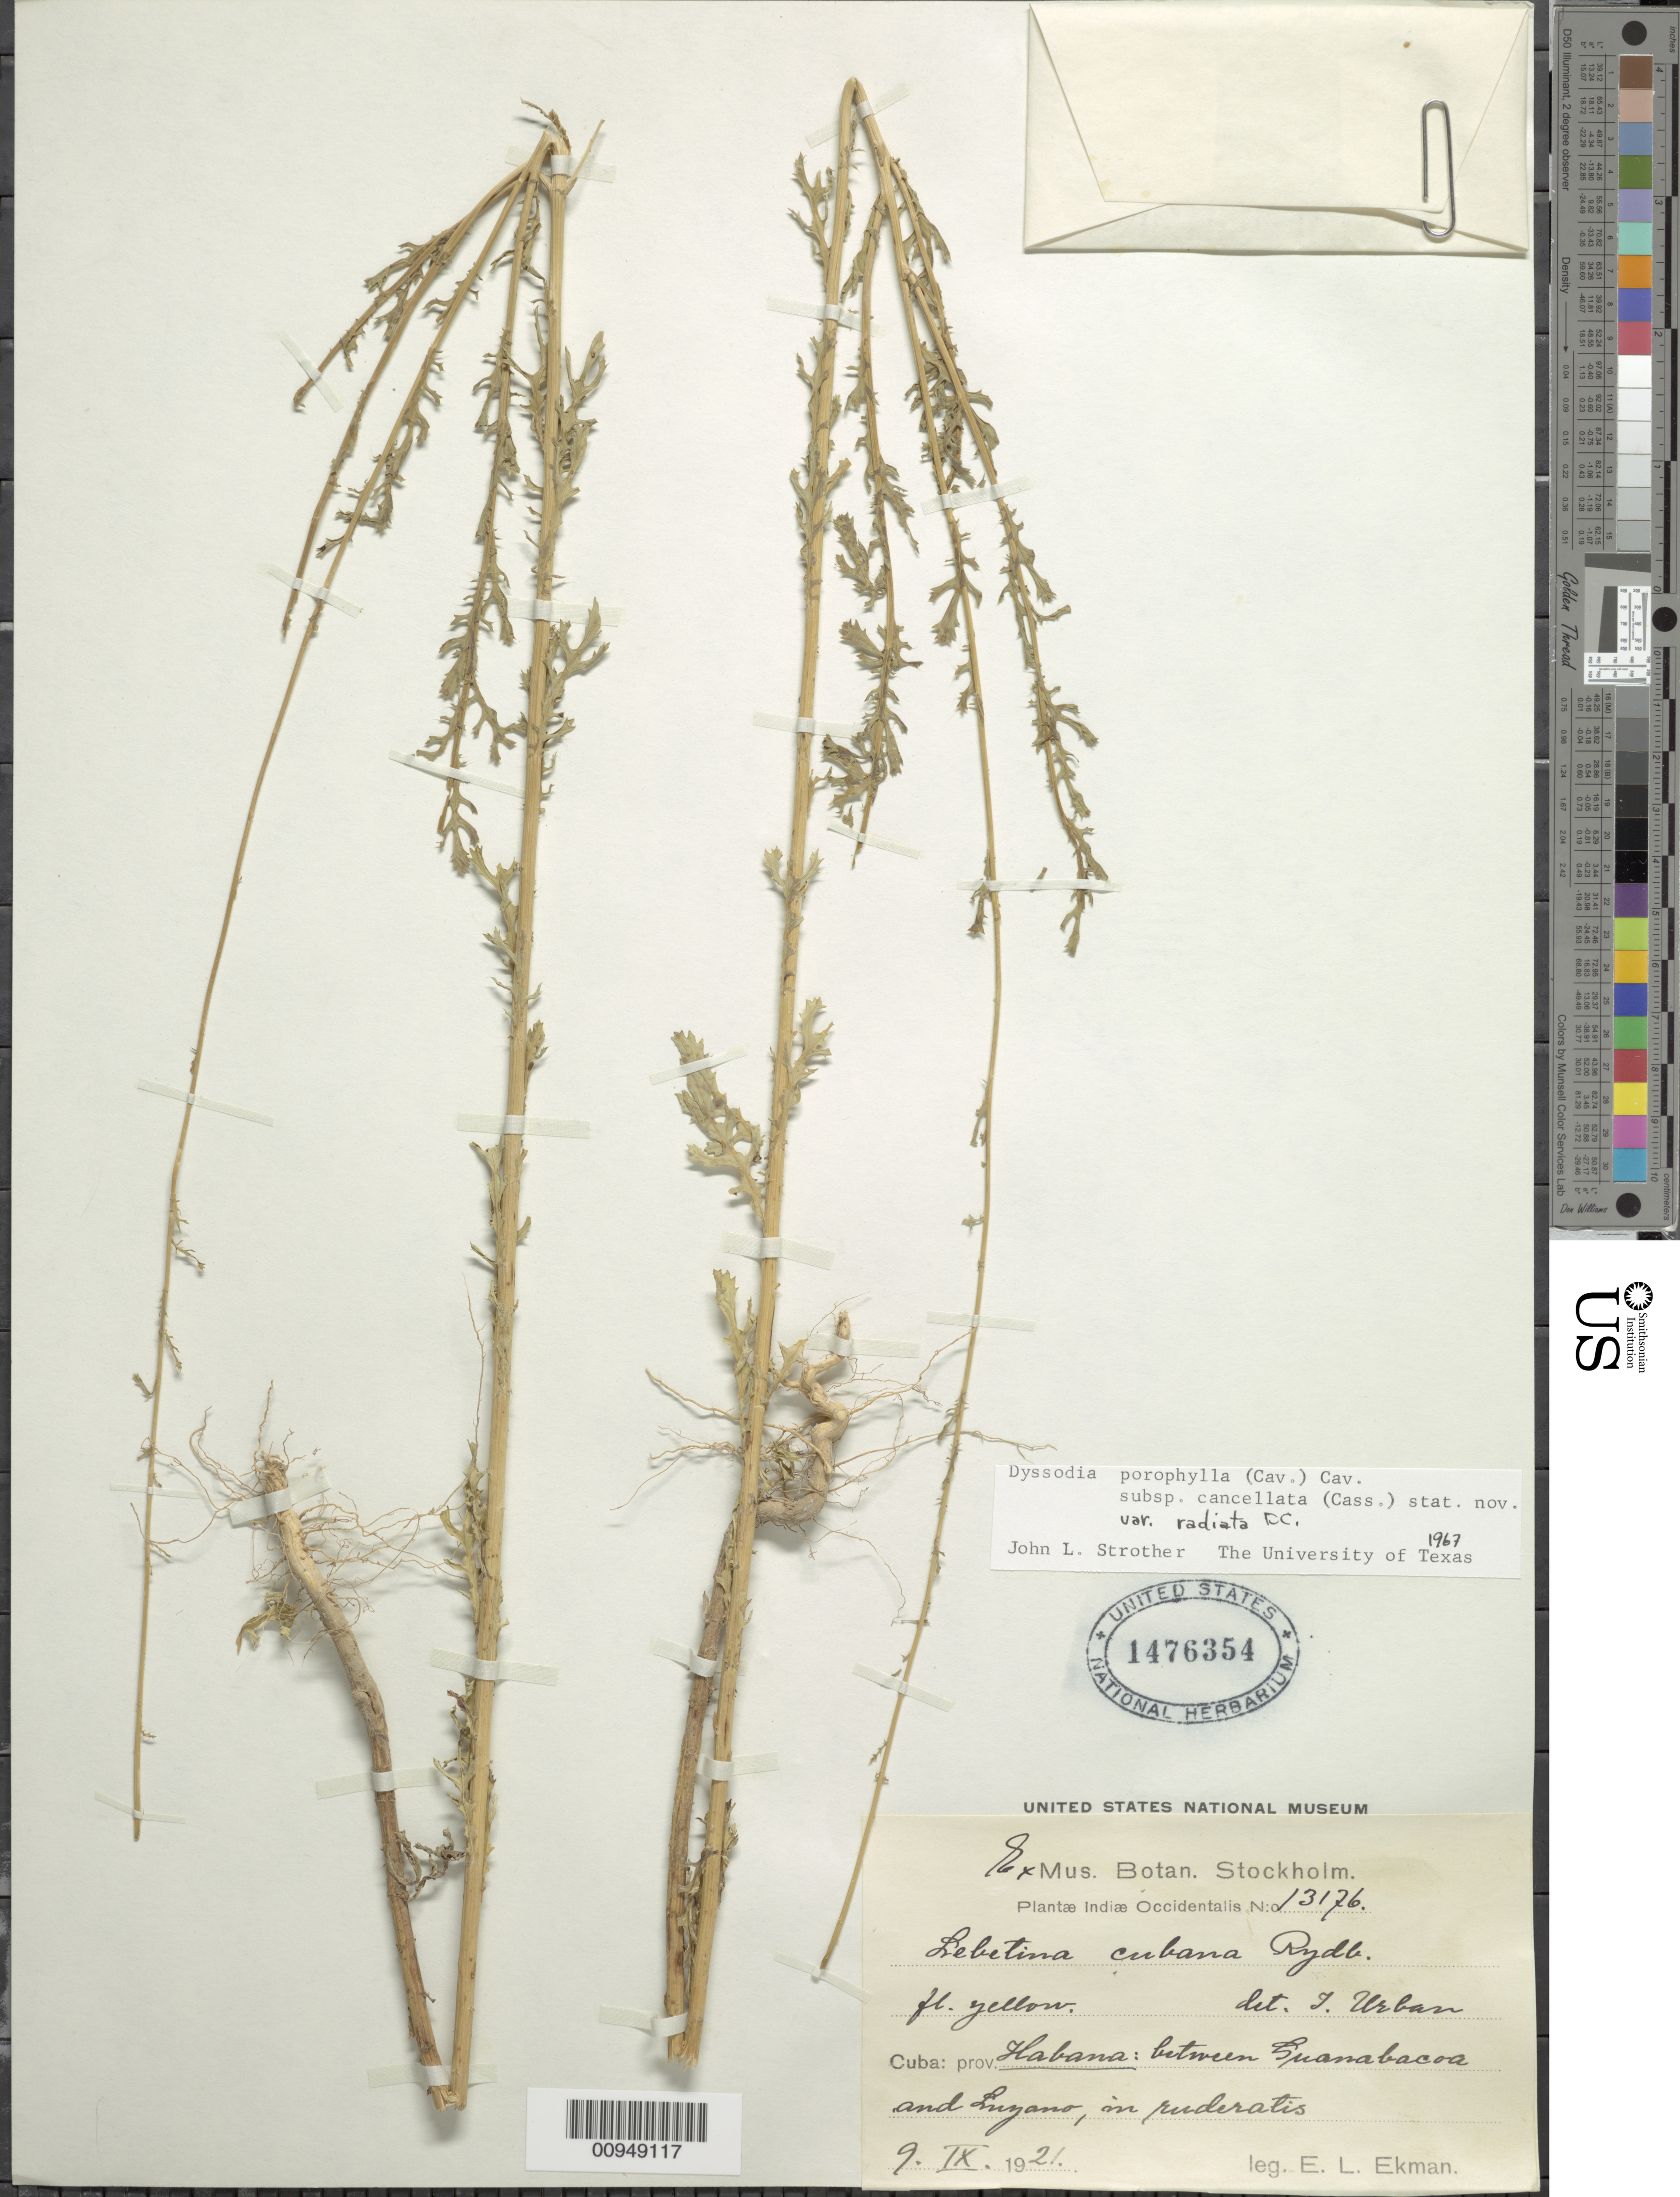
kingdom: Plantae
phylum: Tracheophyta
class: Magnoliopsida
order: Asterales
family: Asteraceae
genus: Adenophyllum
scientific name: Adenophyllum porophyllum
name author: (Cav.) Hemsl.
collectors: E. L. Ekman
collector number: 13176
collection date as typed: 09 Sep 1921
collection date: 1921-09-09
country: Cuba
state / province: La Habana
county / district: Municipio Guanabacoa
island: Cuba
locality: Between Guanabacoa and "Luzano"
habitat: In ruderatis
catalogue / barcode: US 1476354